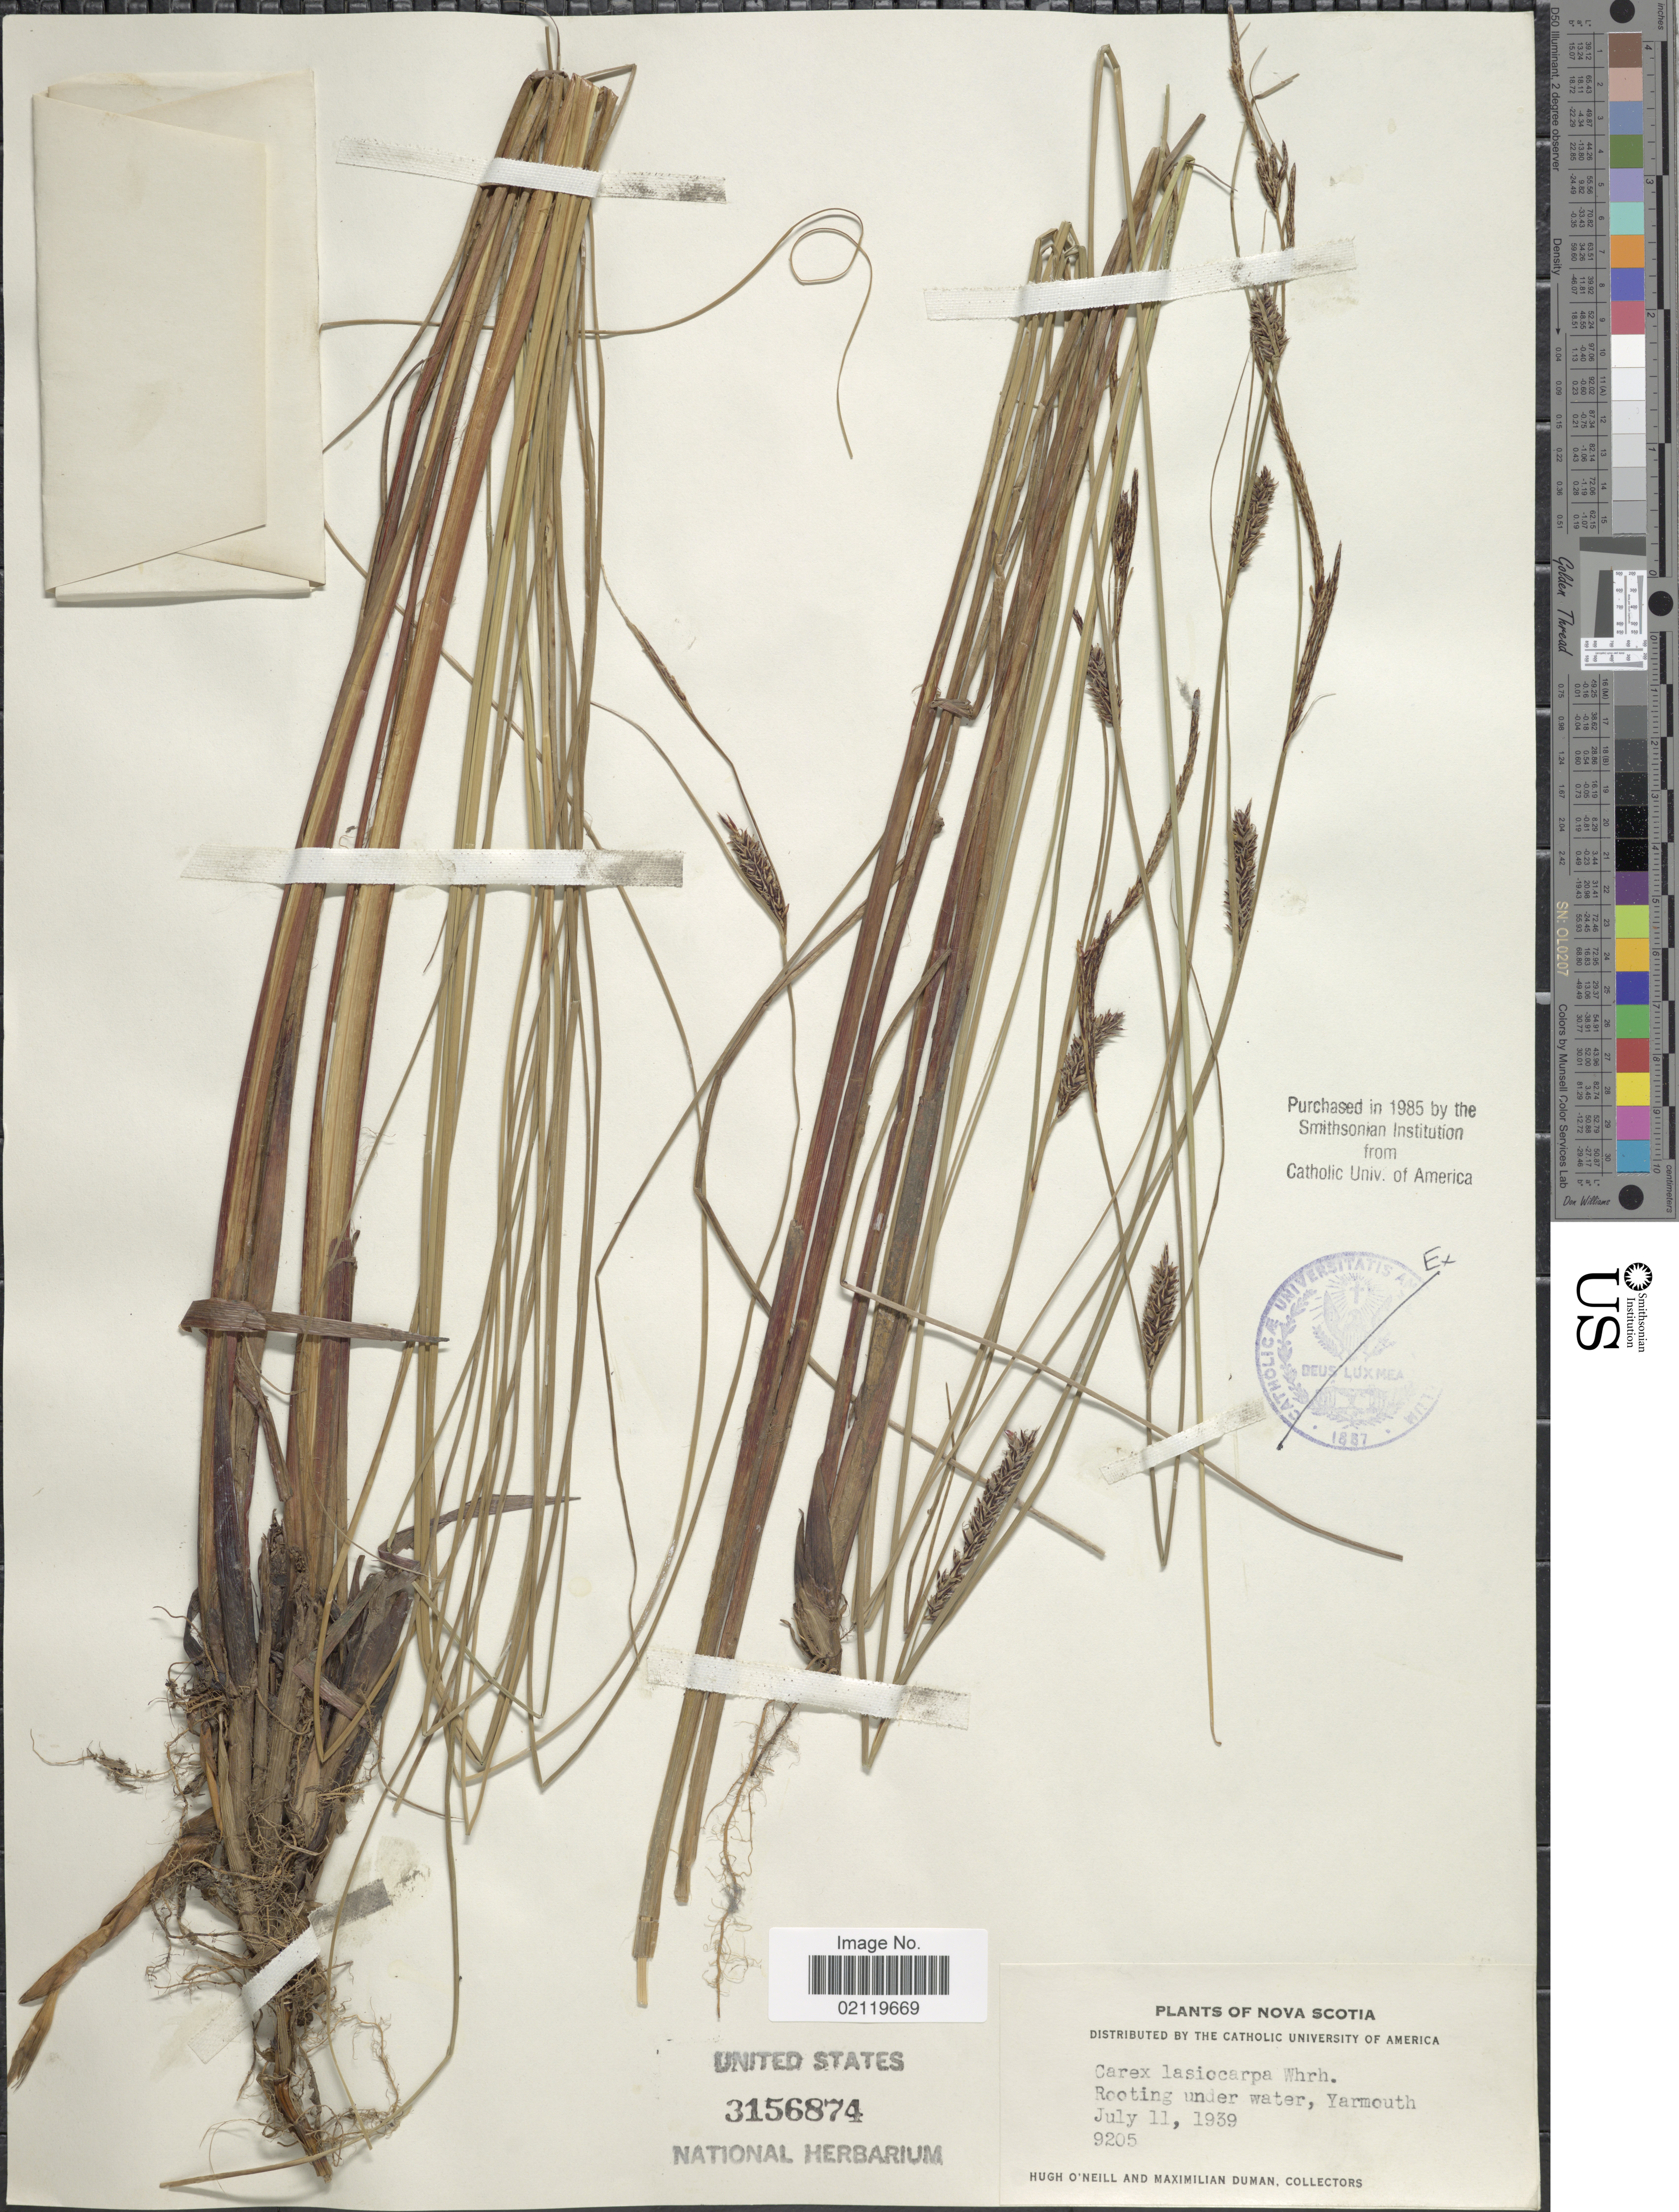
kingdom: Plantae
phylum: Tracheophyta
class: Liliopsida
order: Poales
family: Cyperaceae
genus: Carex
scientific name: Carex lasiocarpa var. americana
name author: Fernald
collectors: H. O'Neill & M. Duman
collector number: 9205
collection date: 1939-07-11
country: Canada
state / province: Nova Scotia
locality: Rooting under water, Yarmouth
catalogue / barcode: US 3156874